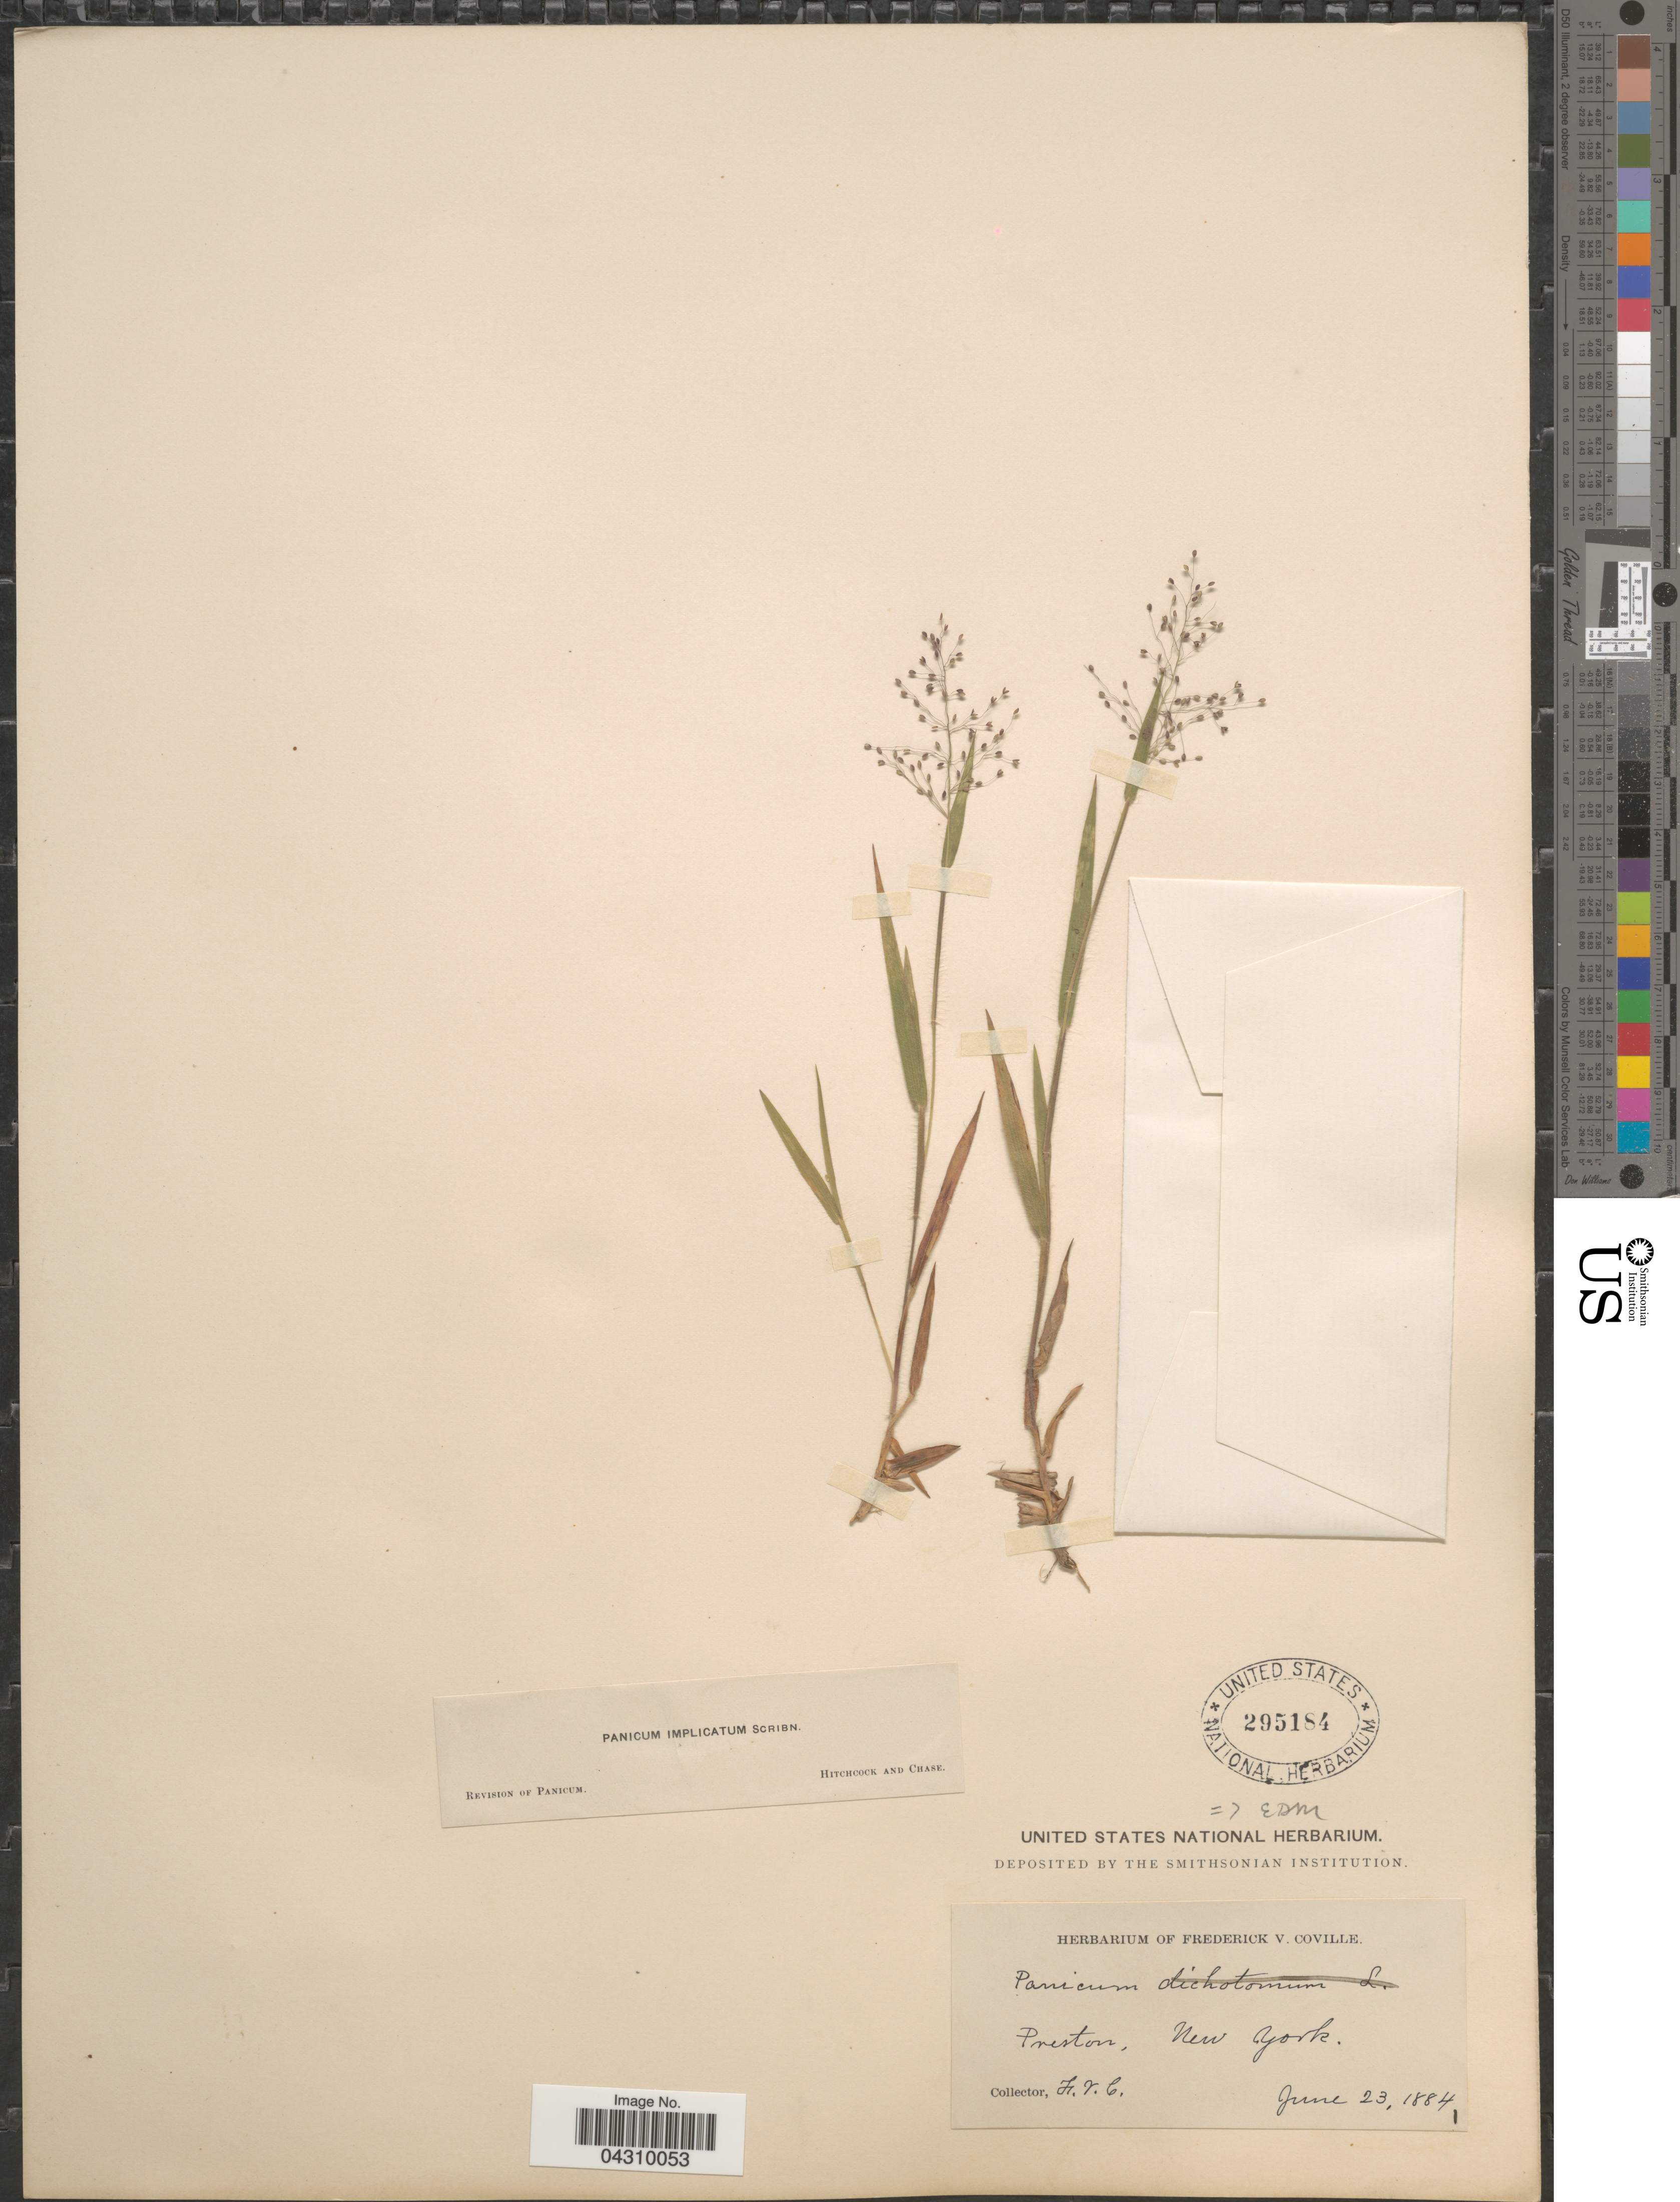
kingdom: Plantae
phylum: Tracheophyta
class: Liliopsida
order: Poales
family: Poaceae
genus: Dichanthelium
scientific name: Dichanthelium acuminatum var. acuminatum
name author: (Sw.) Gould & C.A. Clark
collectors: F. V. Coville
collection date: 1884-06-23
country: United States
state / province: New York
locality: Preston.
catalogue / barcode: US 295184